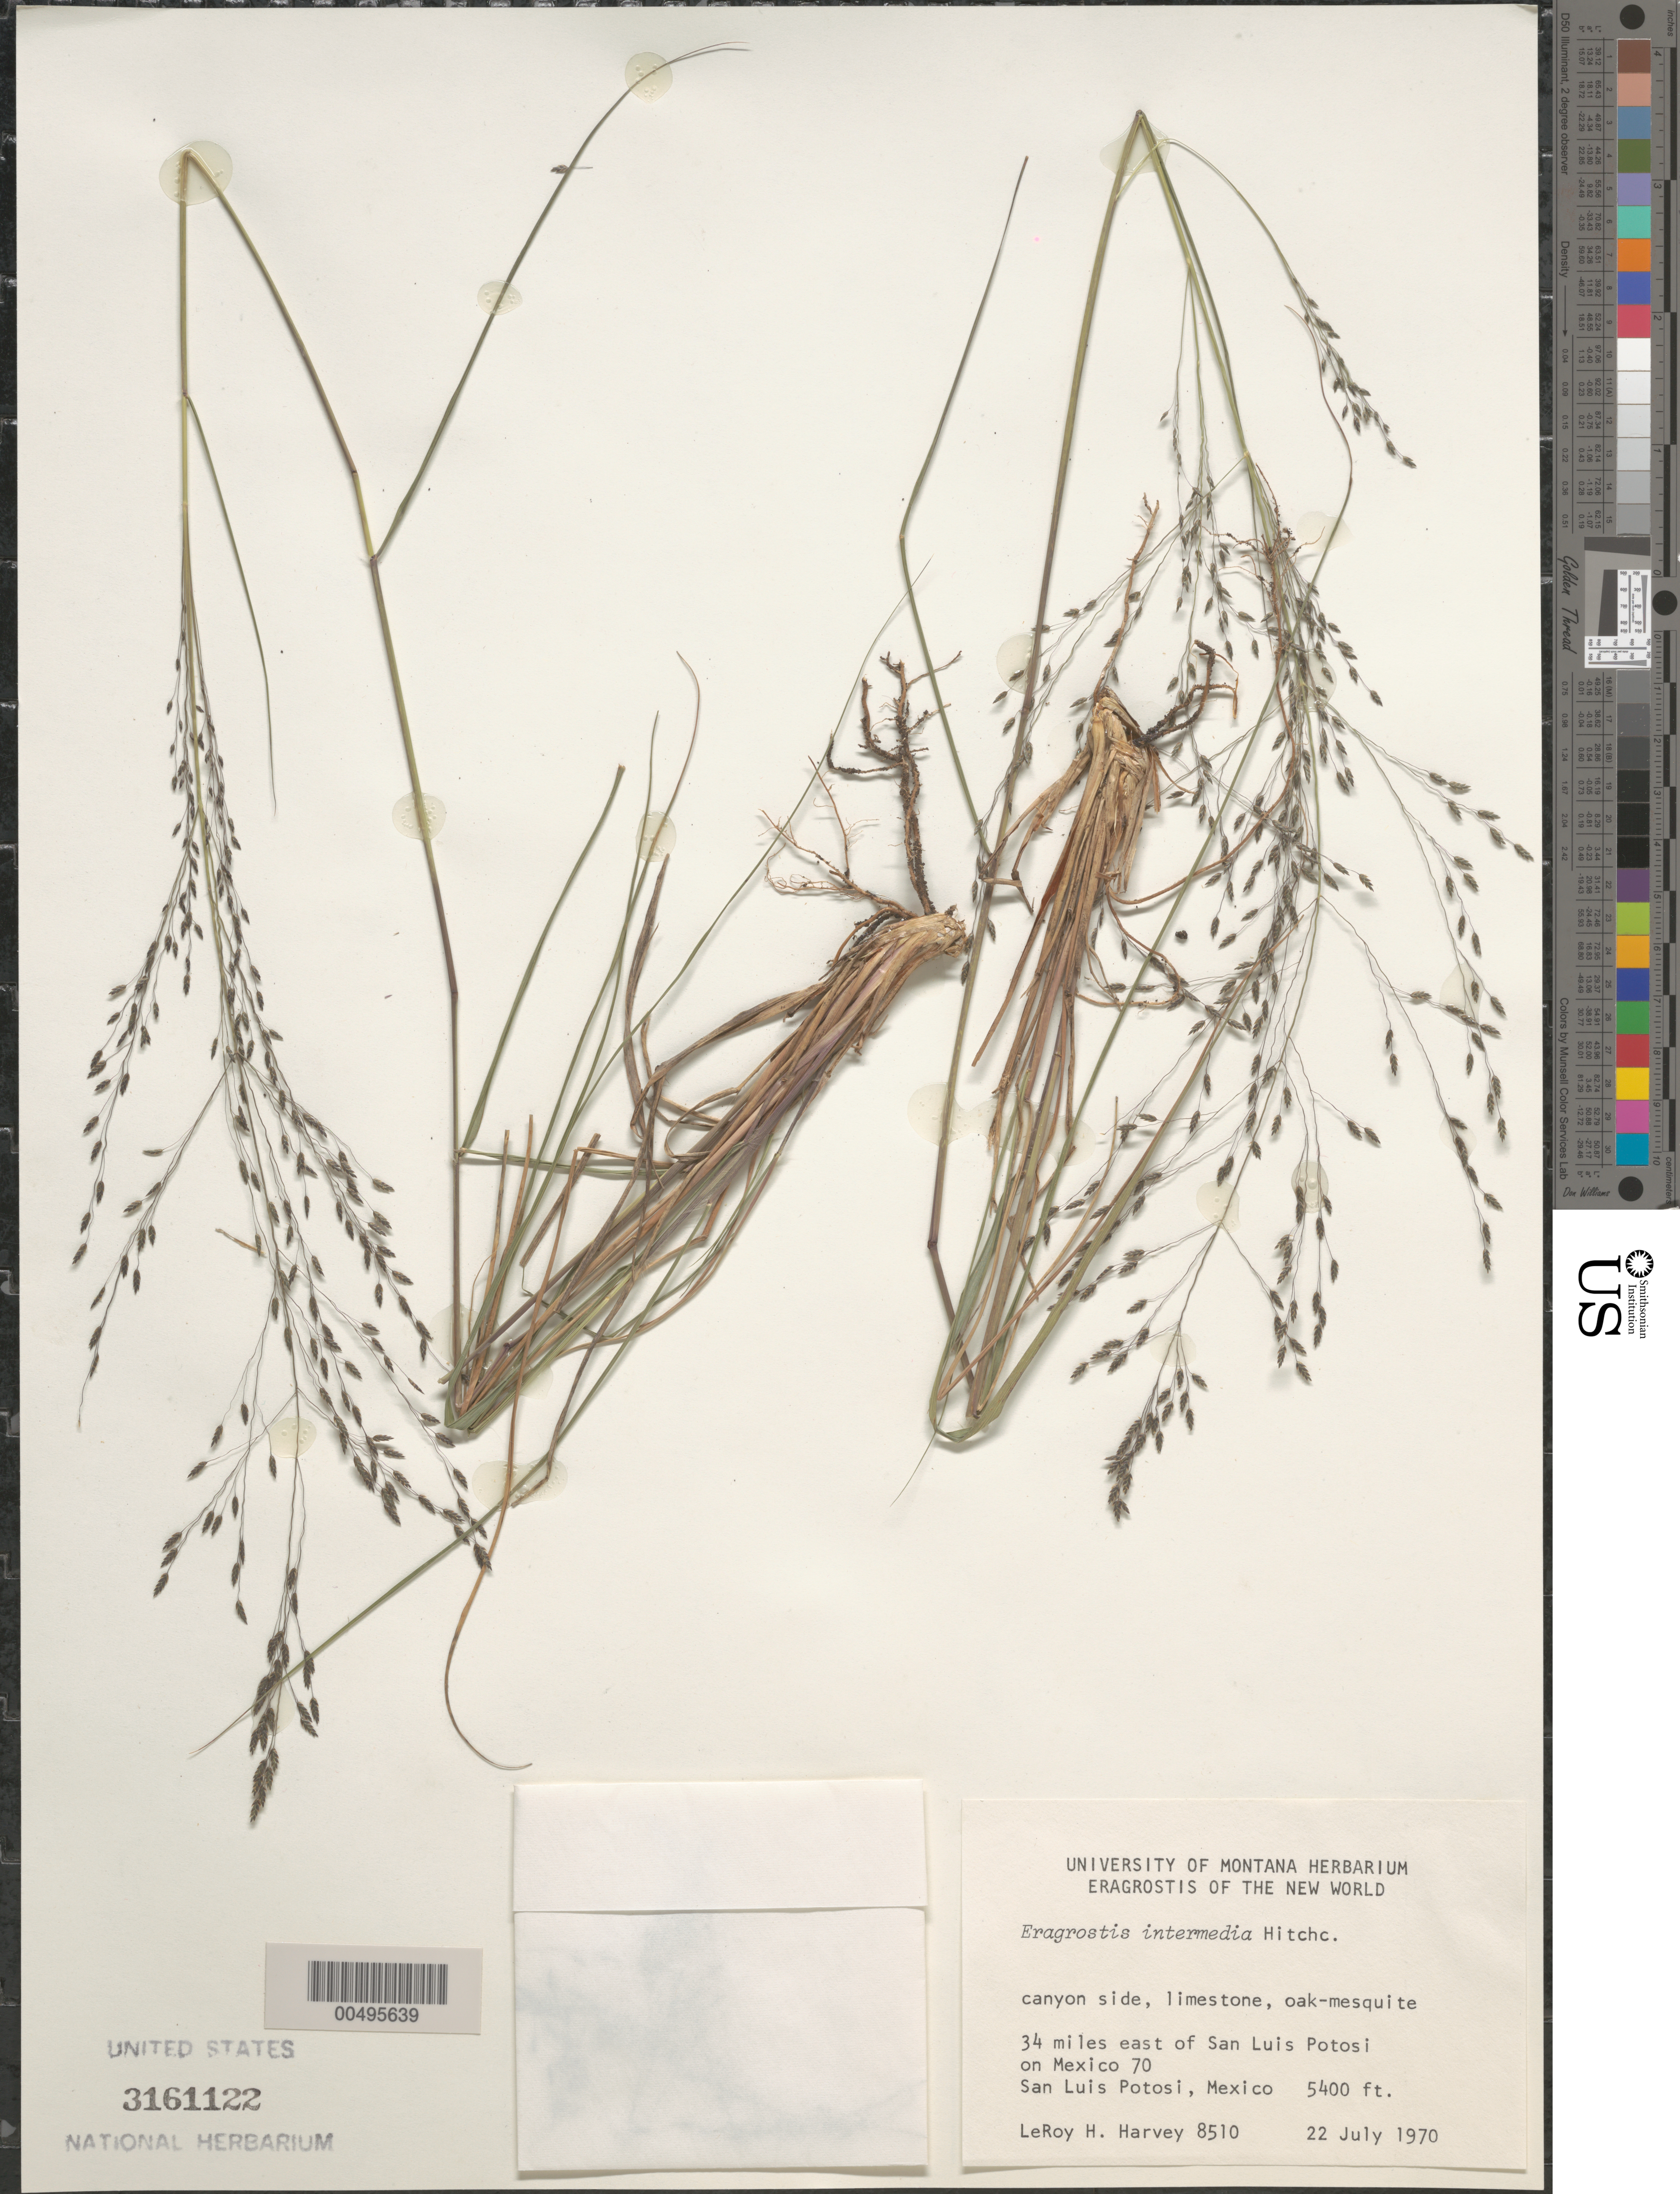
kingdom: Plantae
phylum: Tracheophyta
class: Liliopsida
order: Poales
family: Poaceae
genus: Eragrostis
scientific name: Eragrostis intermedia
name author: Hitchc.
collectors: L. H. Harvey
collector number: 8510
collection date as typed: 22 Jul 1970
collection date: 1970-07-22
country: Mexico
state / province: San Luis Potosi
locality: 34 mi E of San Luis Potosi on Mex 70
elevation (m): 1646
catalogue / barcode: US 3161122